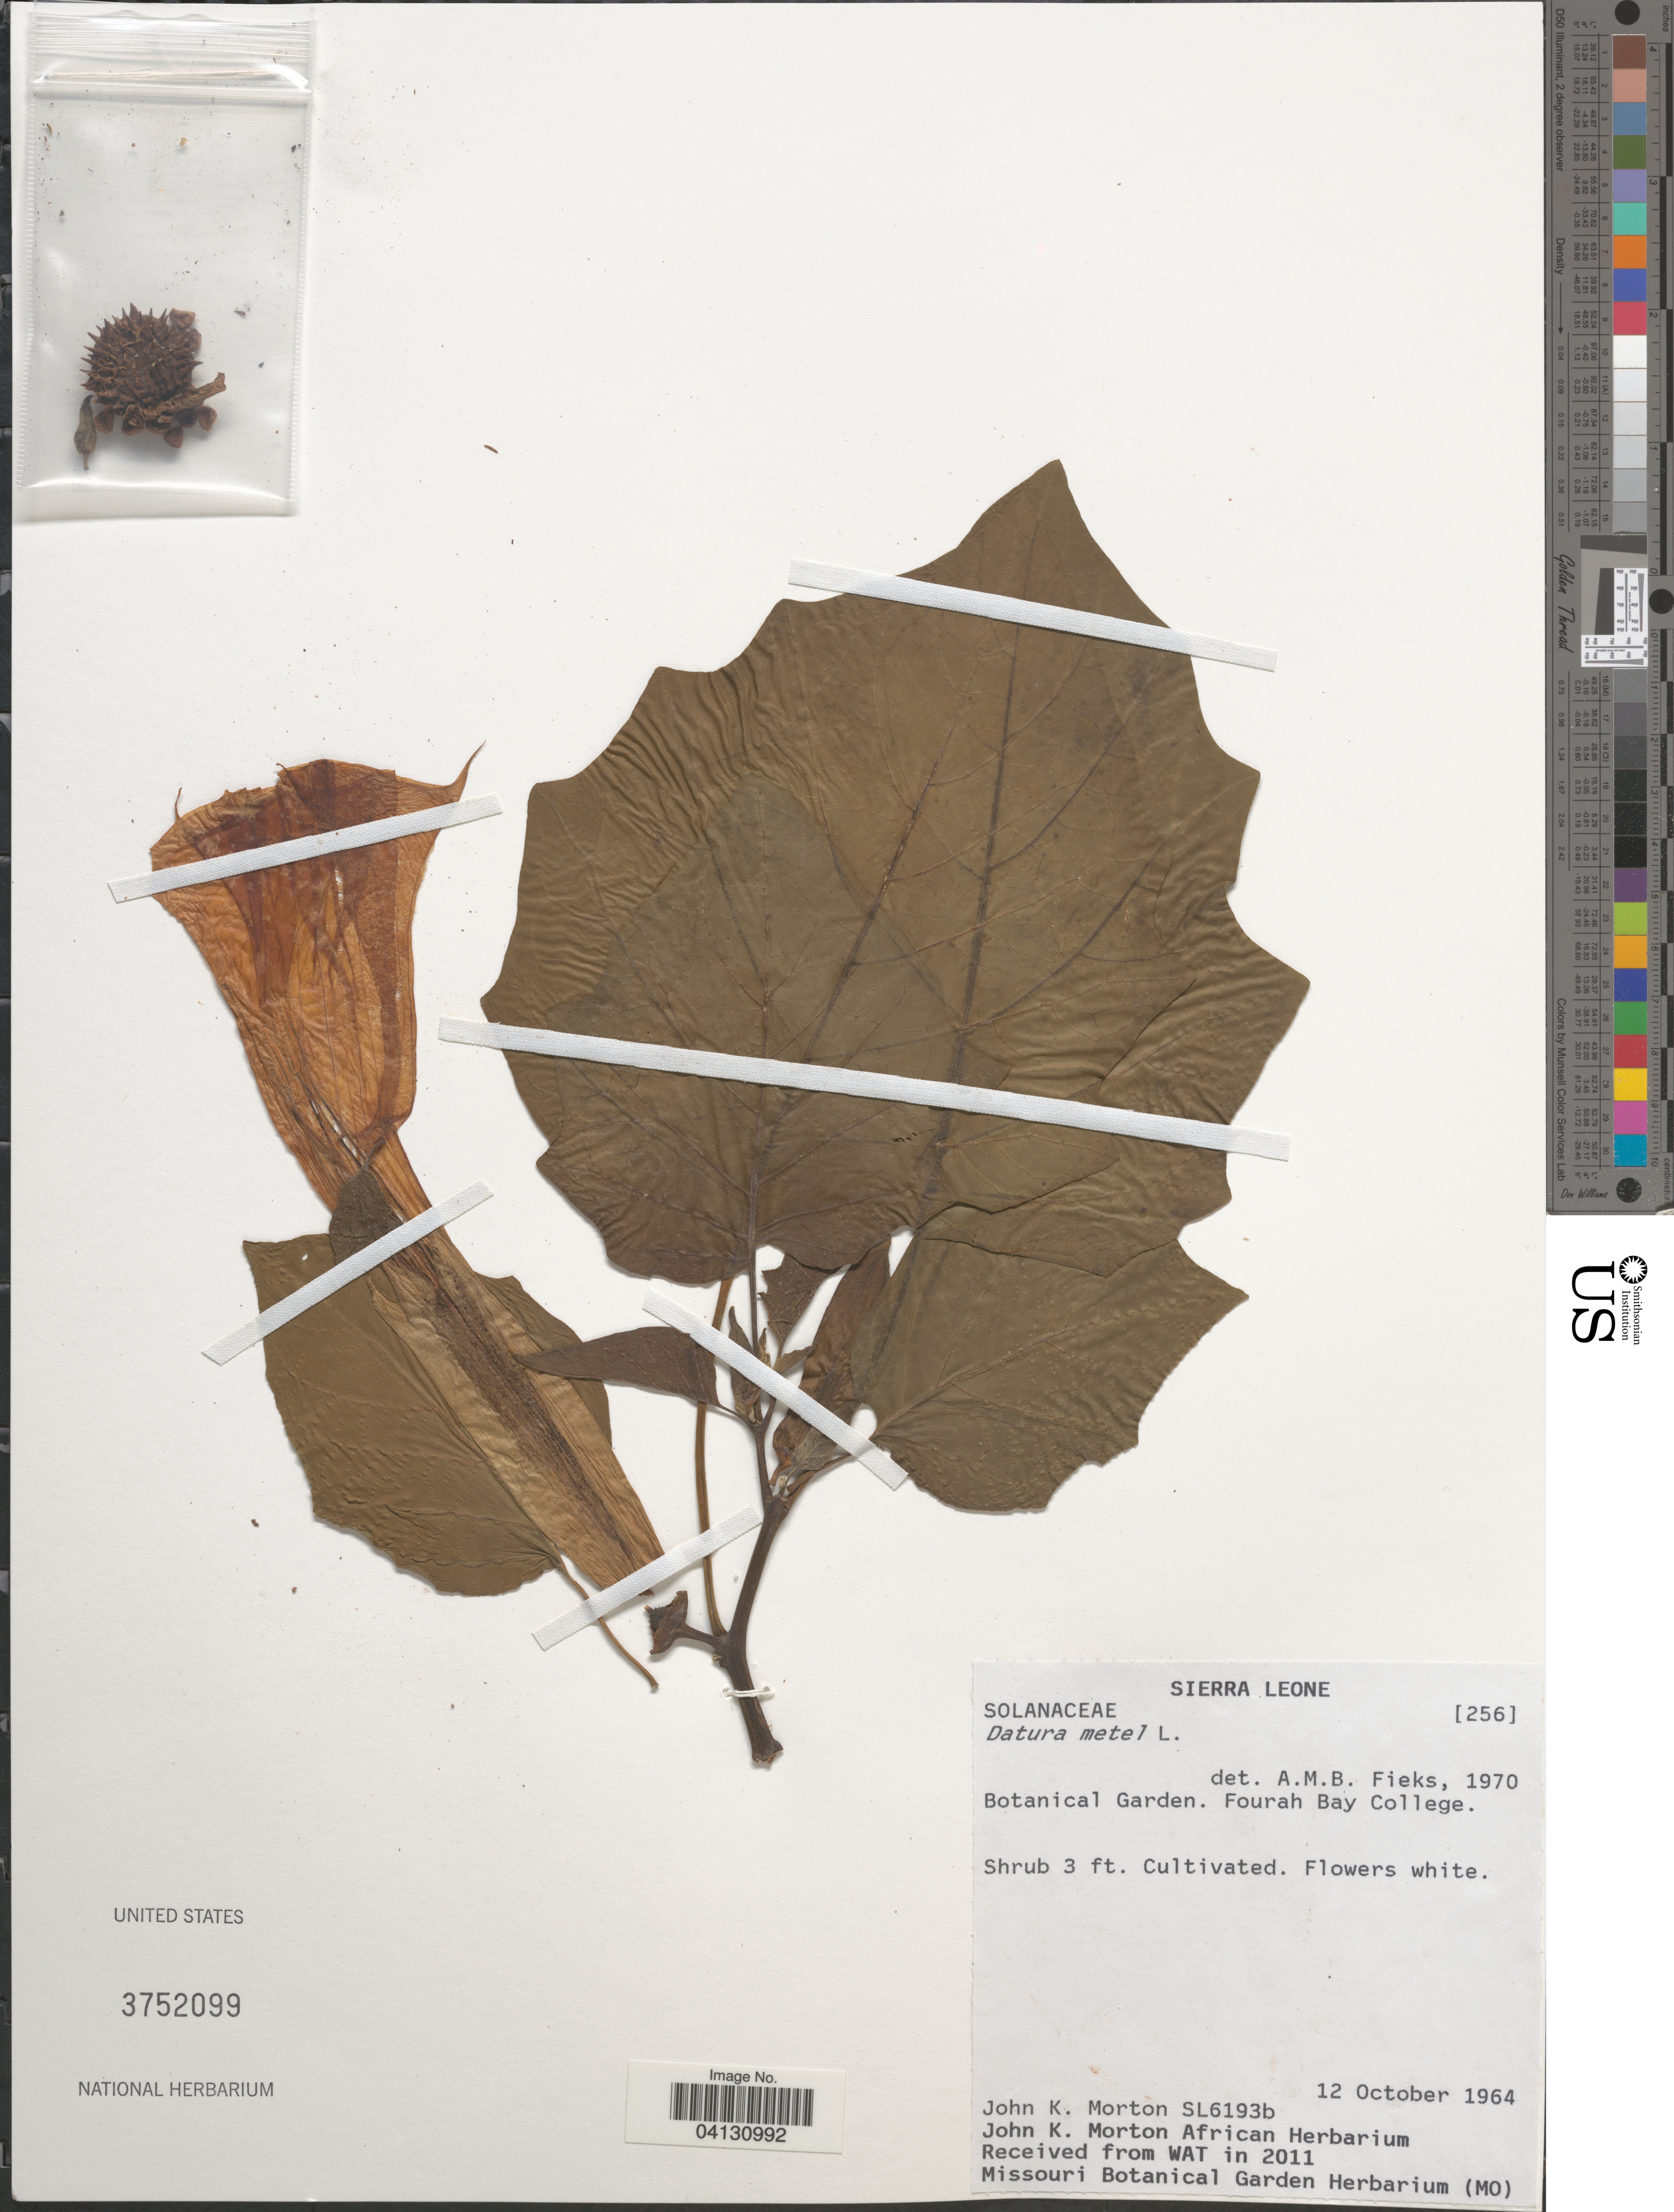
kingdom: Plantae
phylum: Tracheophyta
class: Magnoliopsida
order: Solanales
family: Solanaceae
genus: Datura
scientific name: Datura metel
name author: L.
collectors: J. K. Morton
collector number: SL6193b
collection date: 1964-10-12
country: Sierra Leone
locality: Botanical Garden. Fourah Bay College. Cultivated.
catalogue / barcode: US 3752099